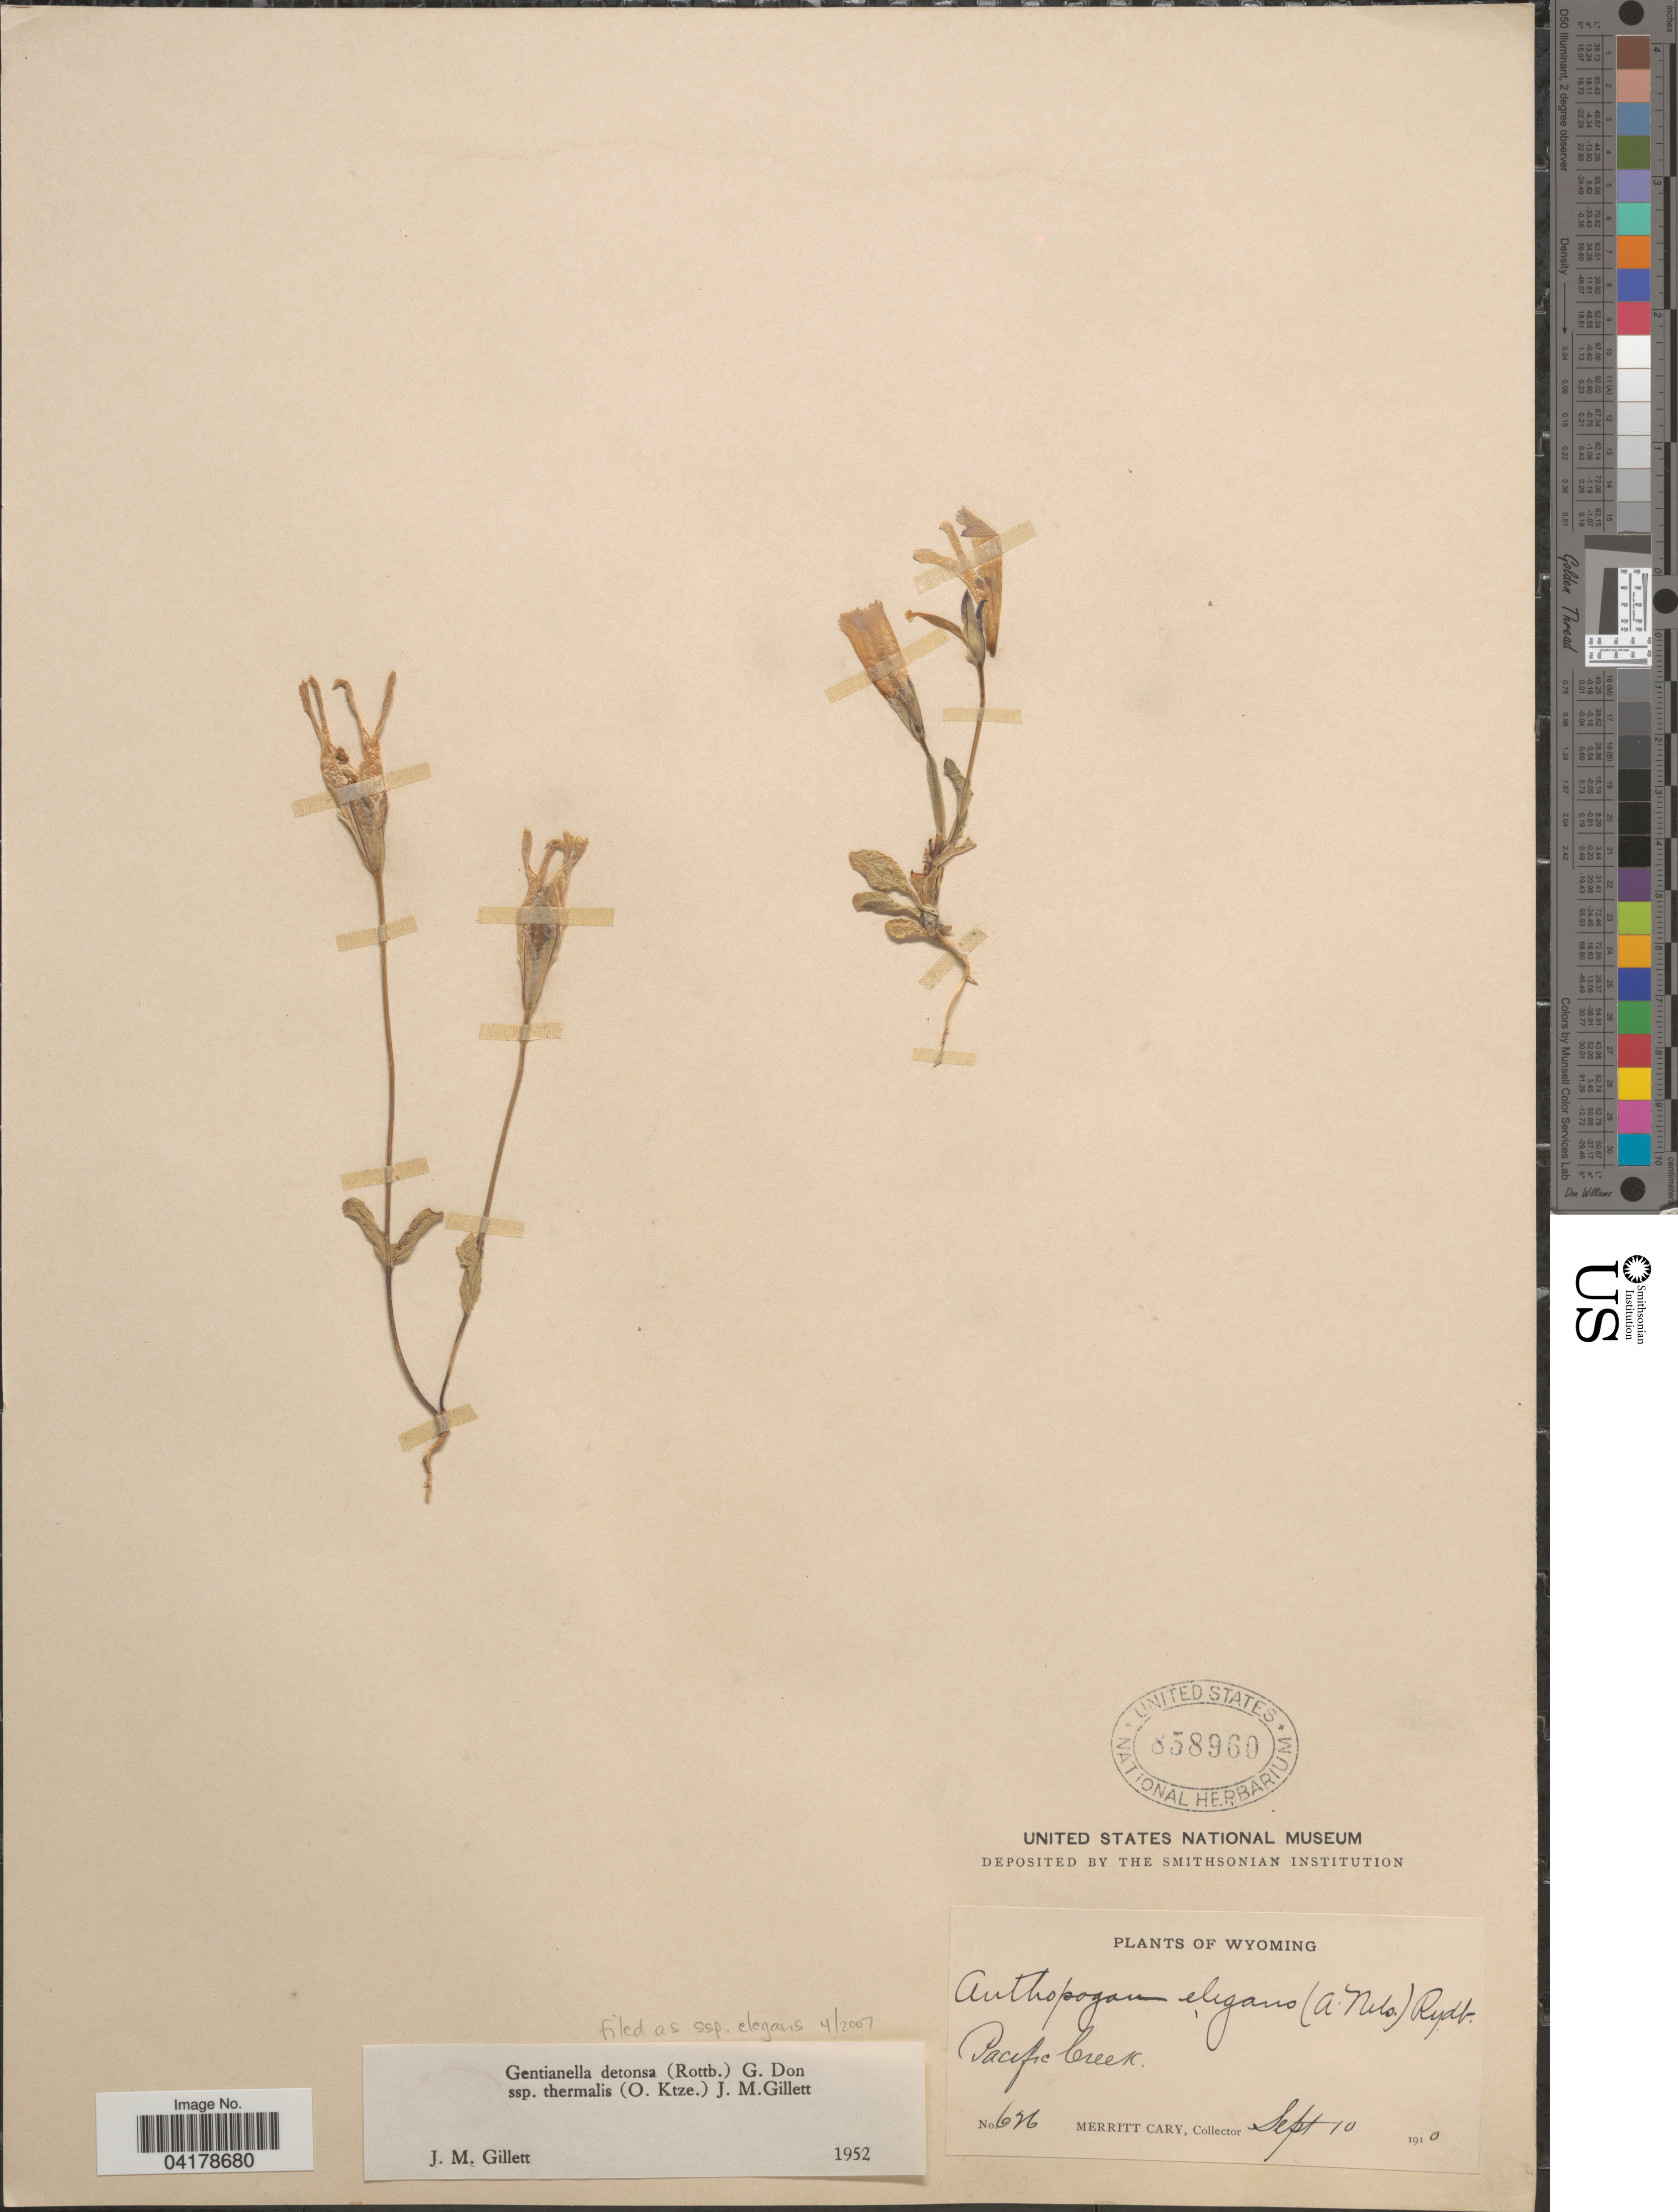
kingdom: Plantae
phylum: Tracheophyta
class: Magnoliopsida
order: Gentianales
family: Gentianaceae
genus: Gentianella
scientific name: Gentianella detonsa subsp. thermalis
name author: (Kuntze) J.M. Gillett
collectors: M. Cary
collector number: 626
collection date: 1910-09-10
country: United States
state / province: Wyoming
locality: Pacific Creek.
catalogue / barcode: US 858960